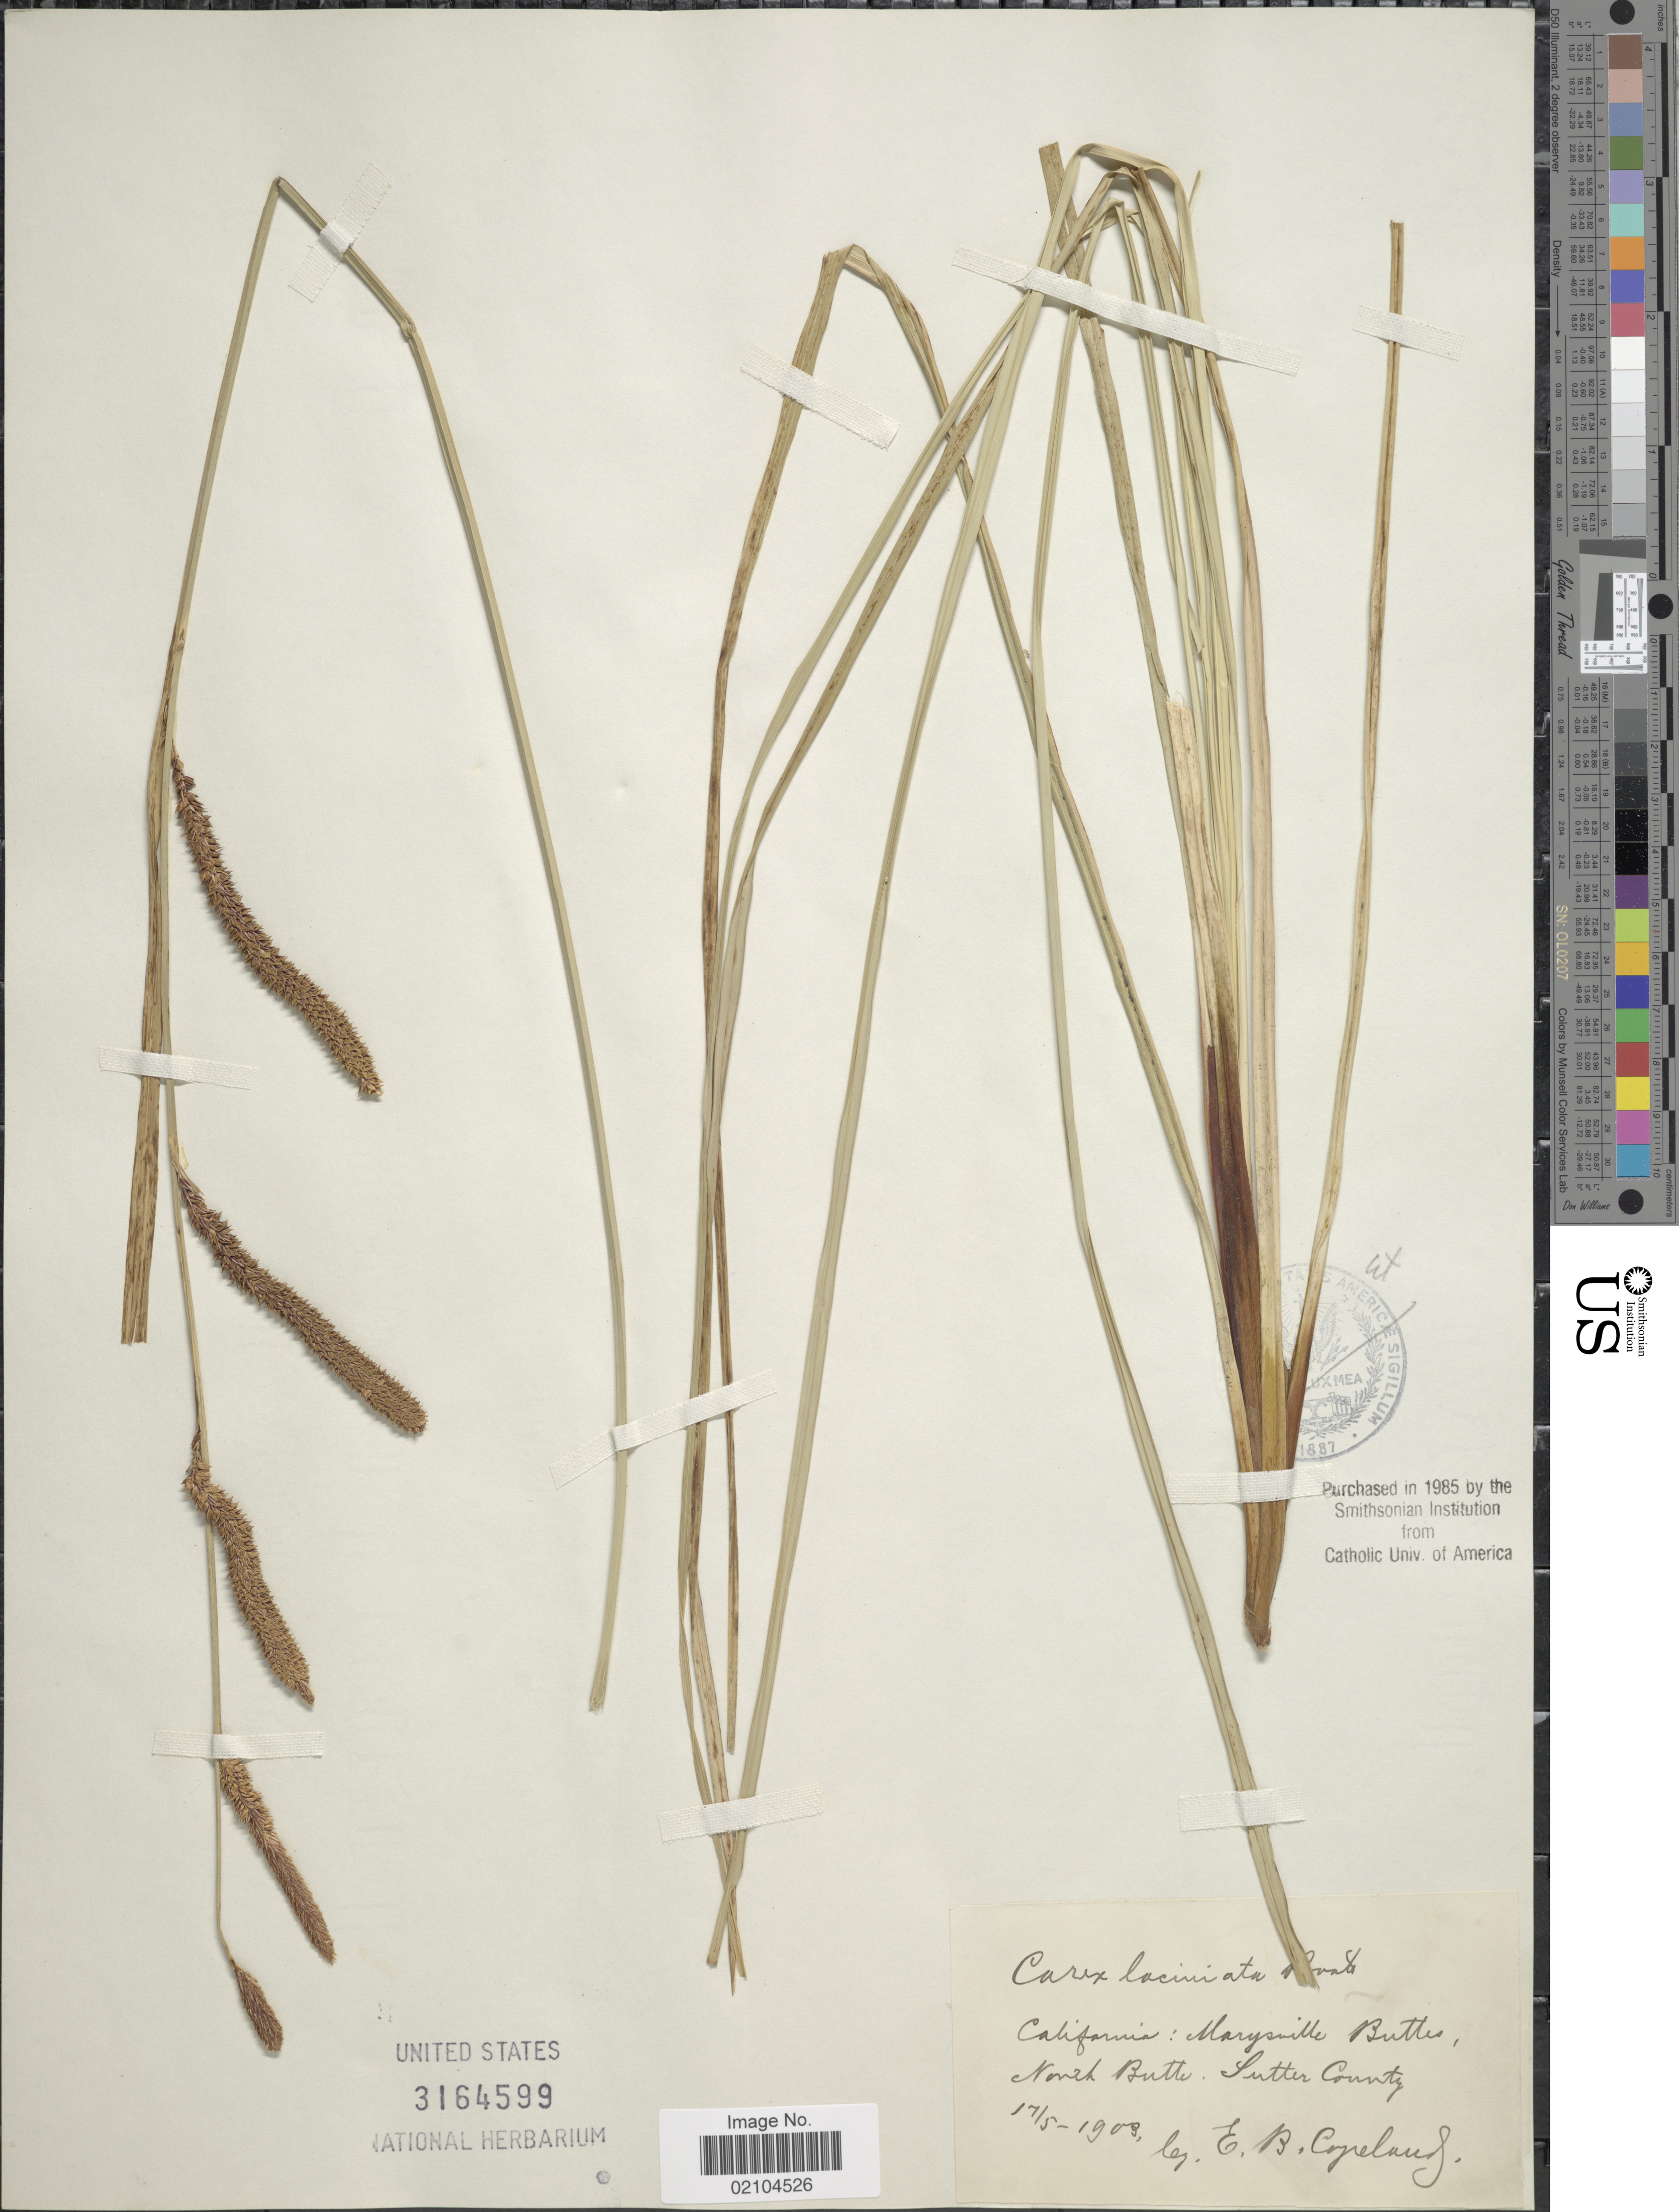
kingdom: Plantae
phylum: Tracheophyta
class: Liliopsida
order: Poales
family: Cyperaceae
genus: Carex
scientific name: Carex barbarae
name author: Dewey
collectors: E. B. Copeland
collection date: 1903-05-17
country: United States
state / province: California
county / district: Sutter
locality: Marysville Butte, North Butte, Sutter County.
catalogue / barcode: US 3164599